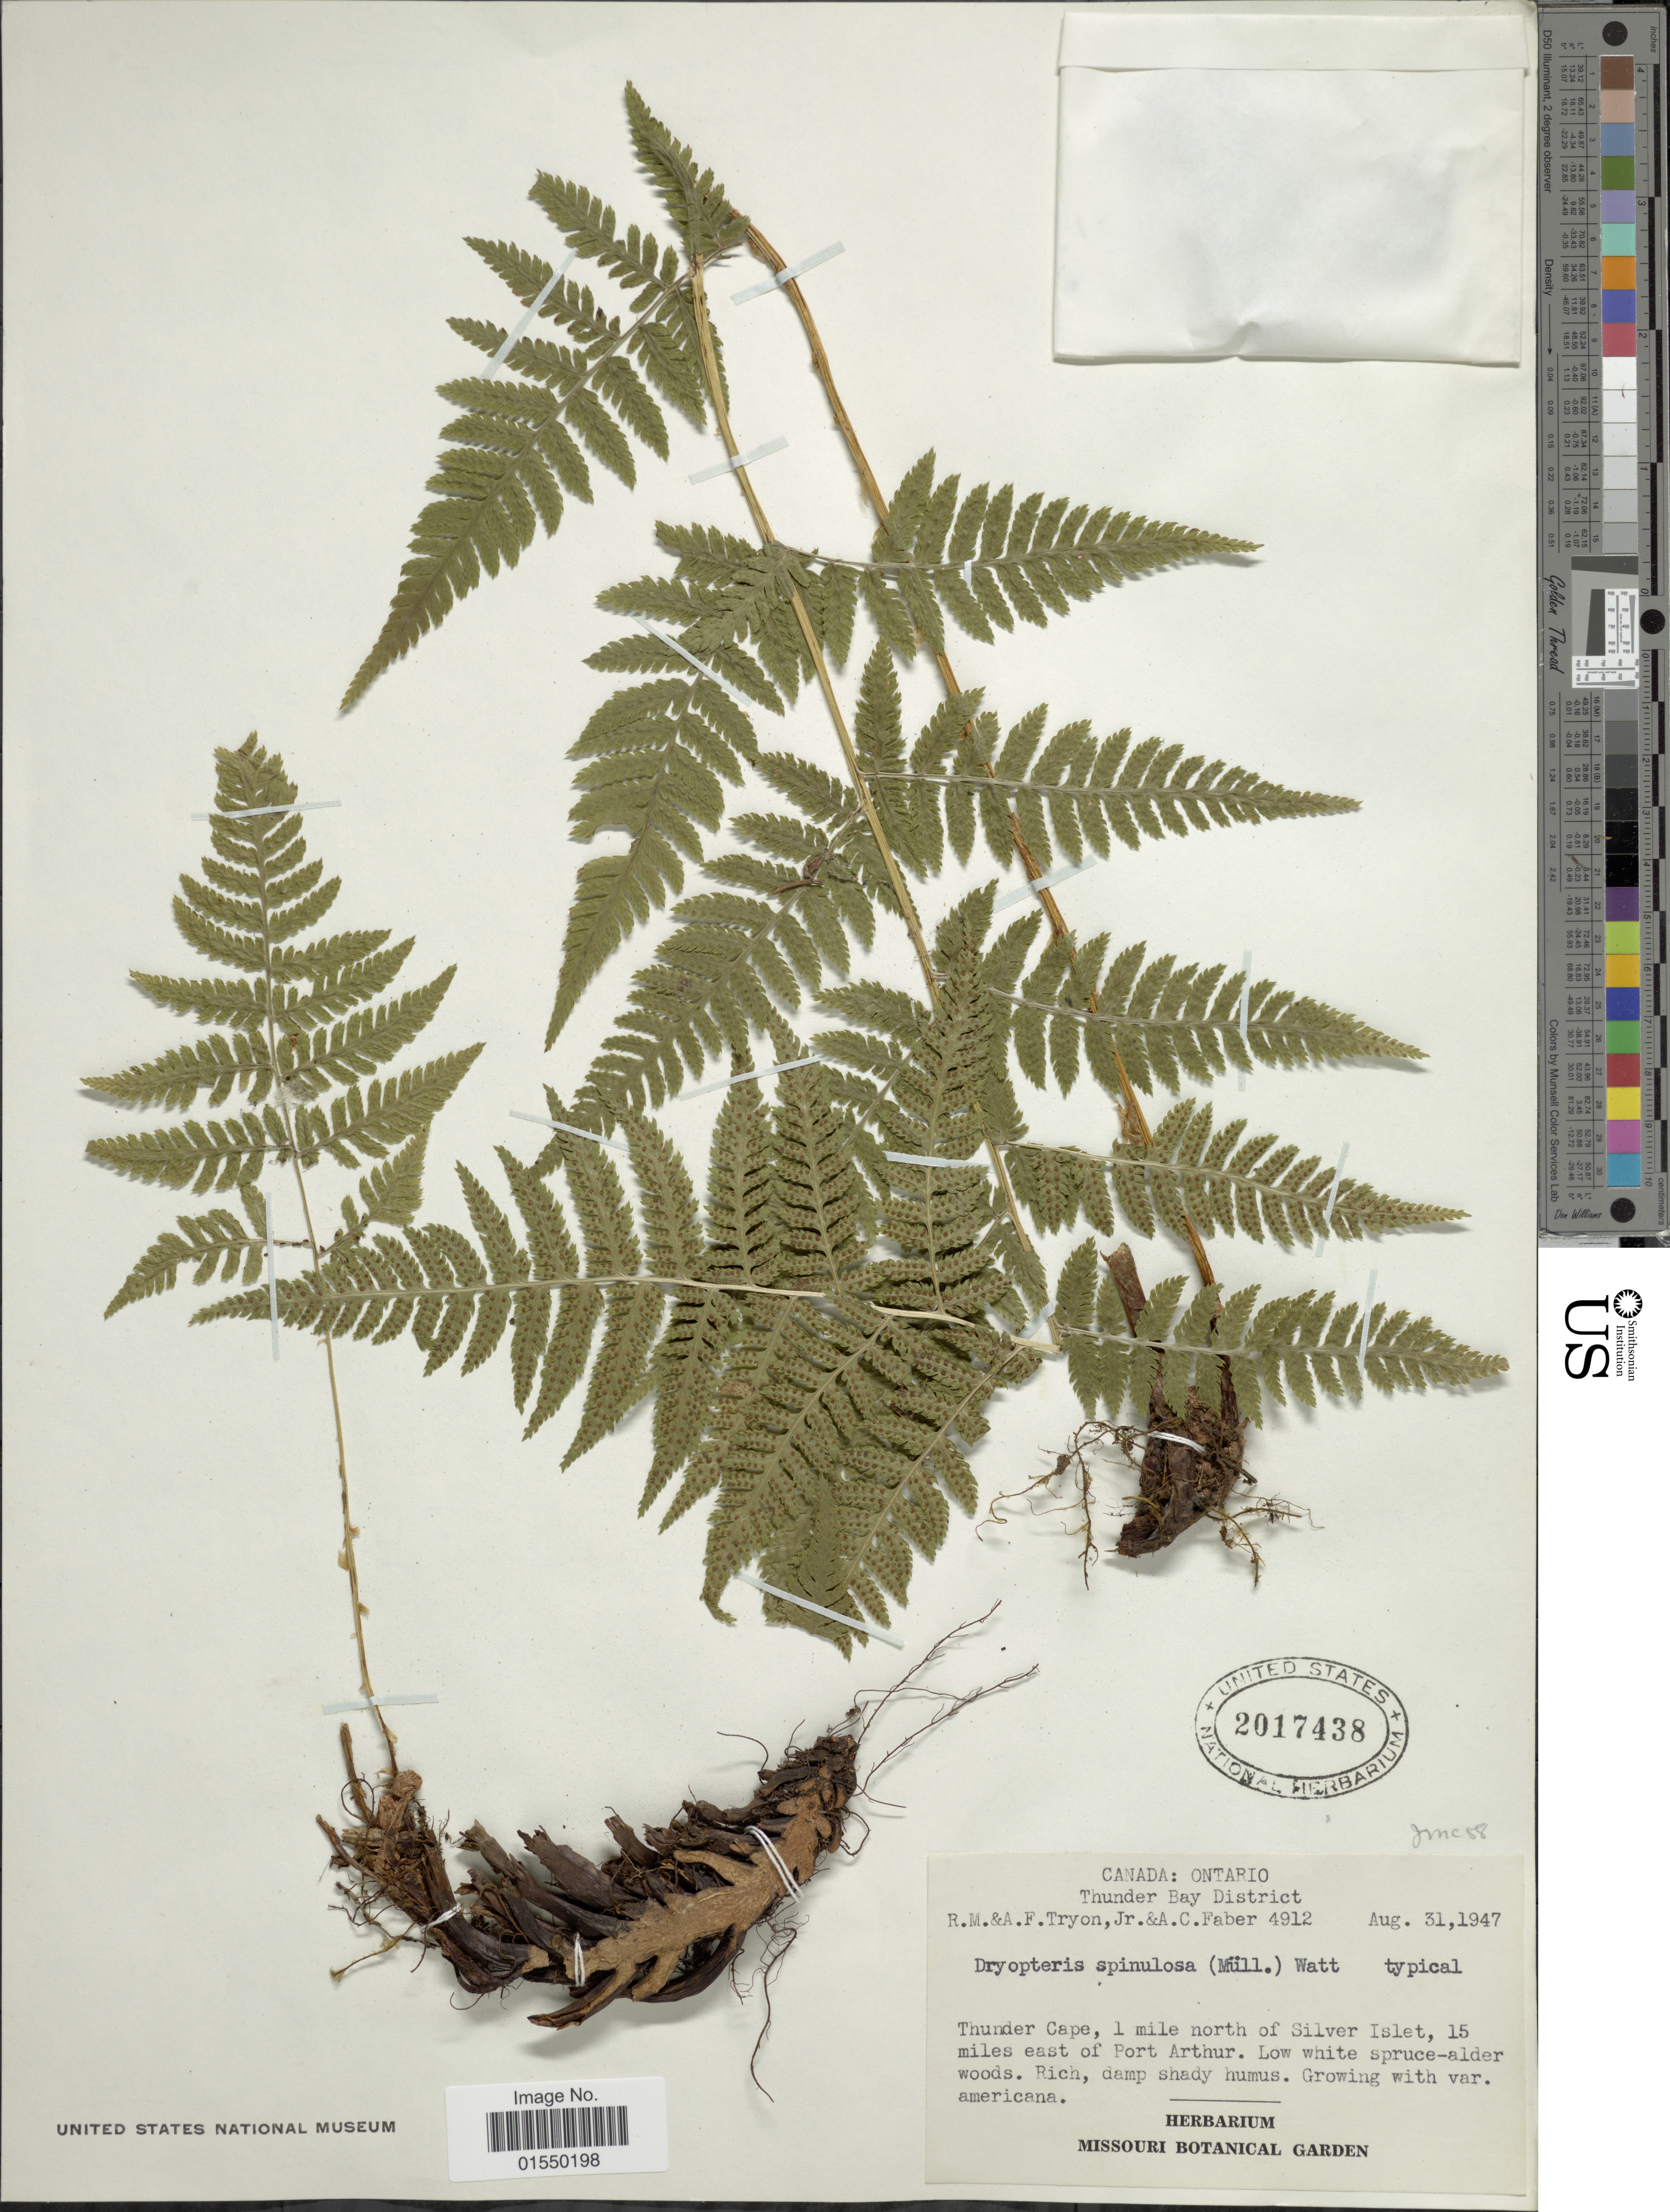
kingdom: Plantae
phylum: Tracheophyta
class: Polypodiopsida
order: Polypodiales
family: Dryopteridaceae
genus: Dryopteris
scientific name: Dryopteris carthusiana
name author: (Villars) H.P. Fuchs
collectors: R. M. Tryon, A. F. Tryon & A. Faber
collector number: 4912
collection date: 1947-08-31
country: Canada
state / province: Ontario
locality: Thunder Bay District, Thunder Cape, 1 mile north of Silver Islet, 15 miles east of Port Arthur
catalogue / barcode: US 2017438